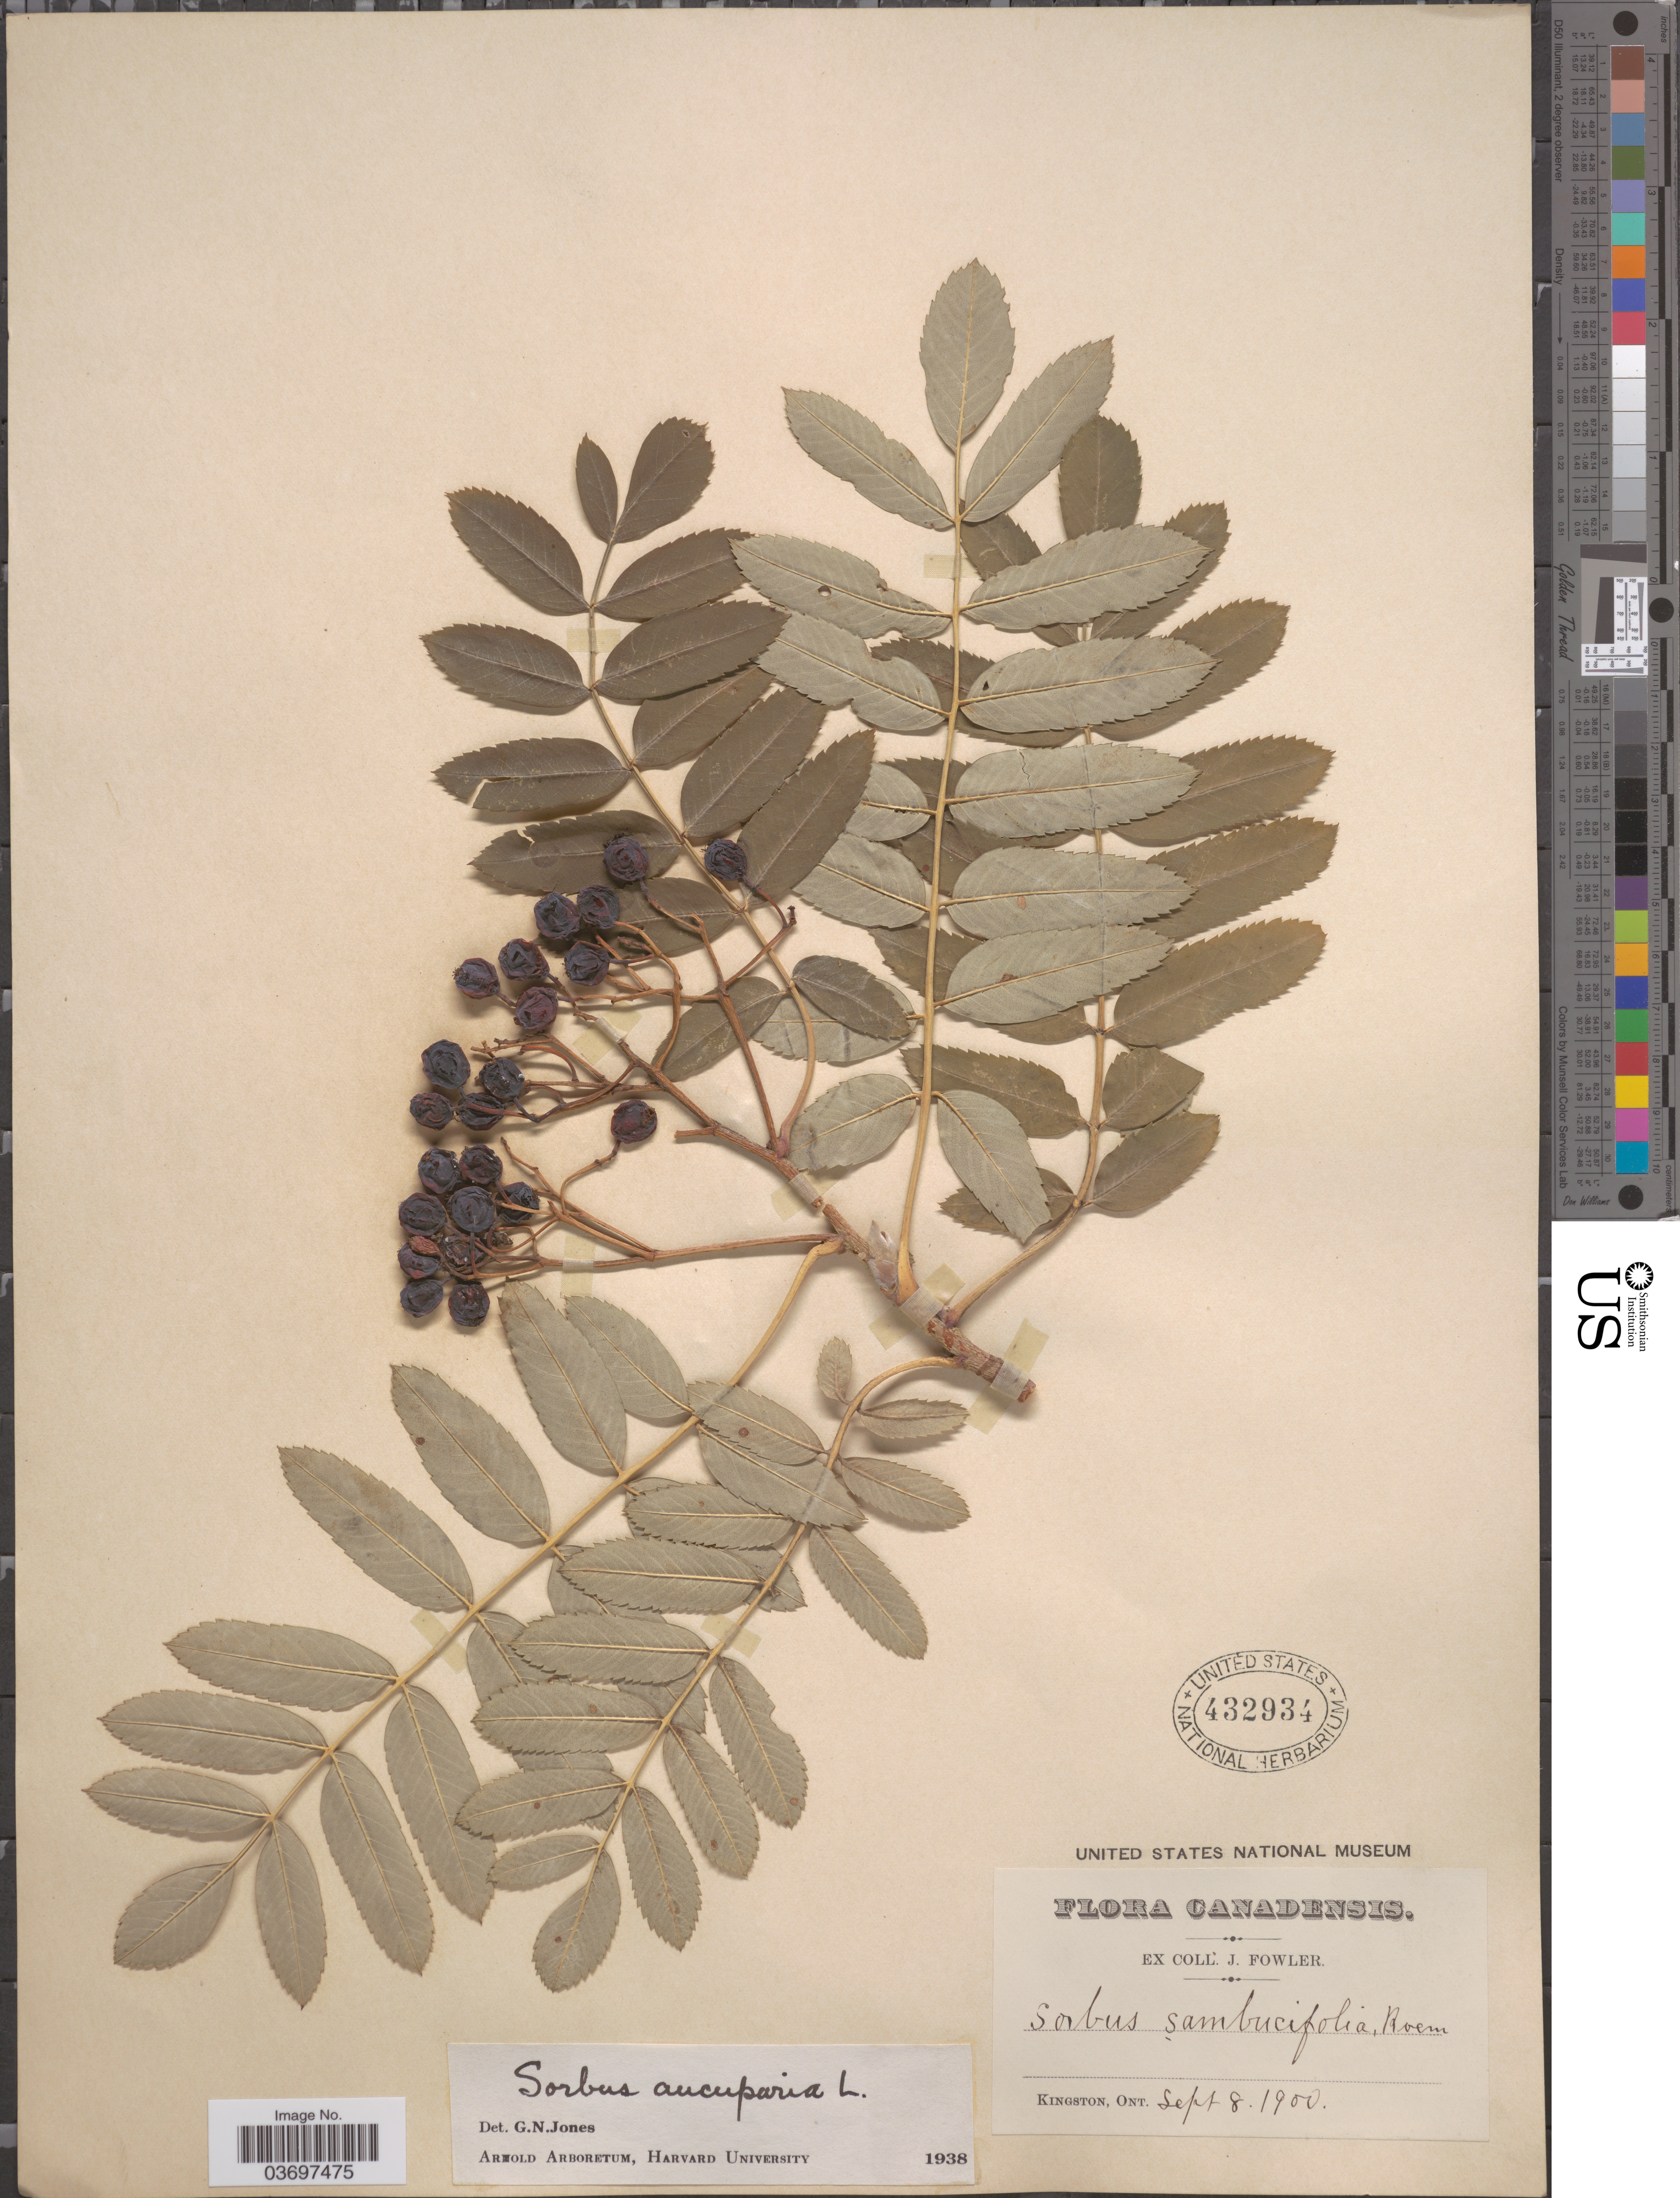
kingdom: Plantae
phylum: Tracheophyta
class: Magnoliopsida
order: Rosales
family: Rosaceae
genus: Sorbus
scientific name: Sorbus aucuparia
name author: L.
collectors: J. Fowler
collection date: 1900-09-08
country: Canada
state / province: Ontario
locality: Kingston.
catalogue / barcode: US 432934